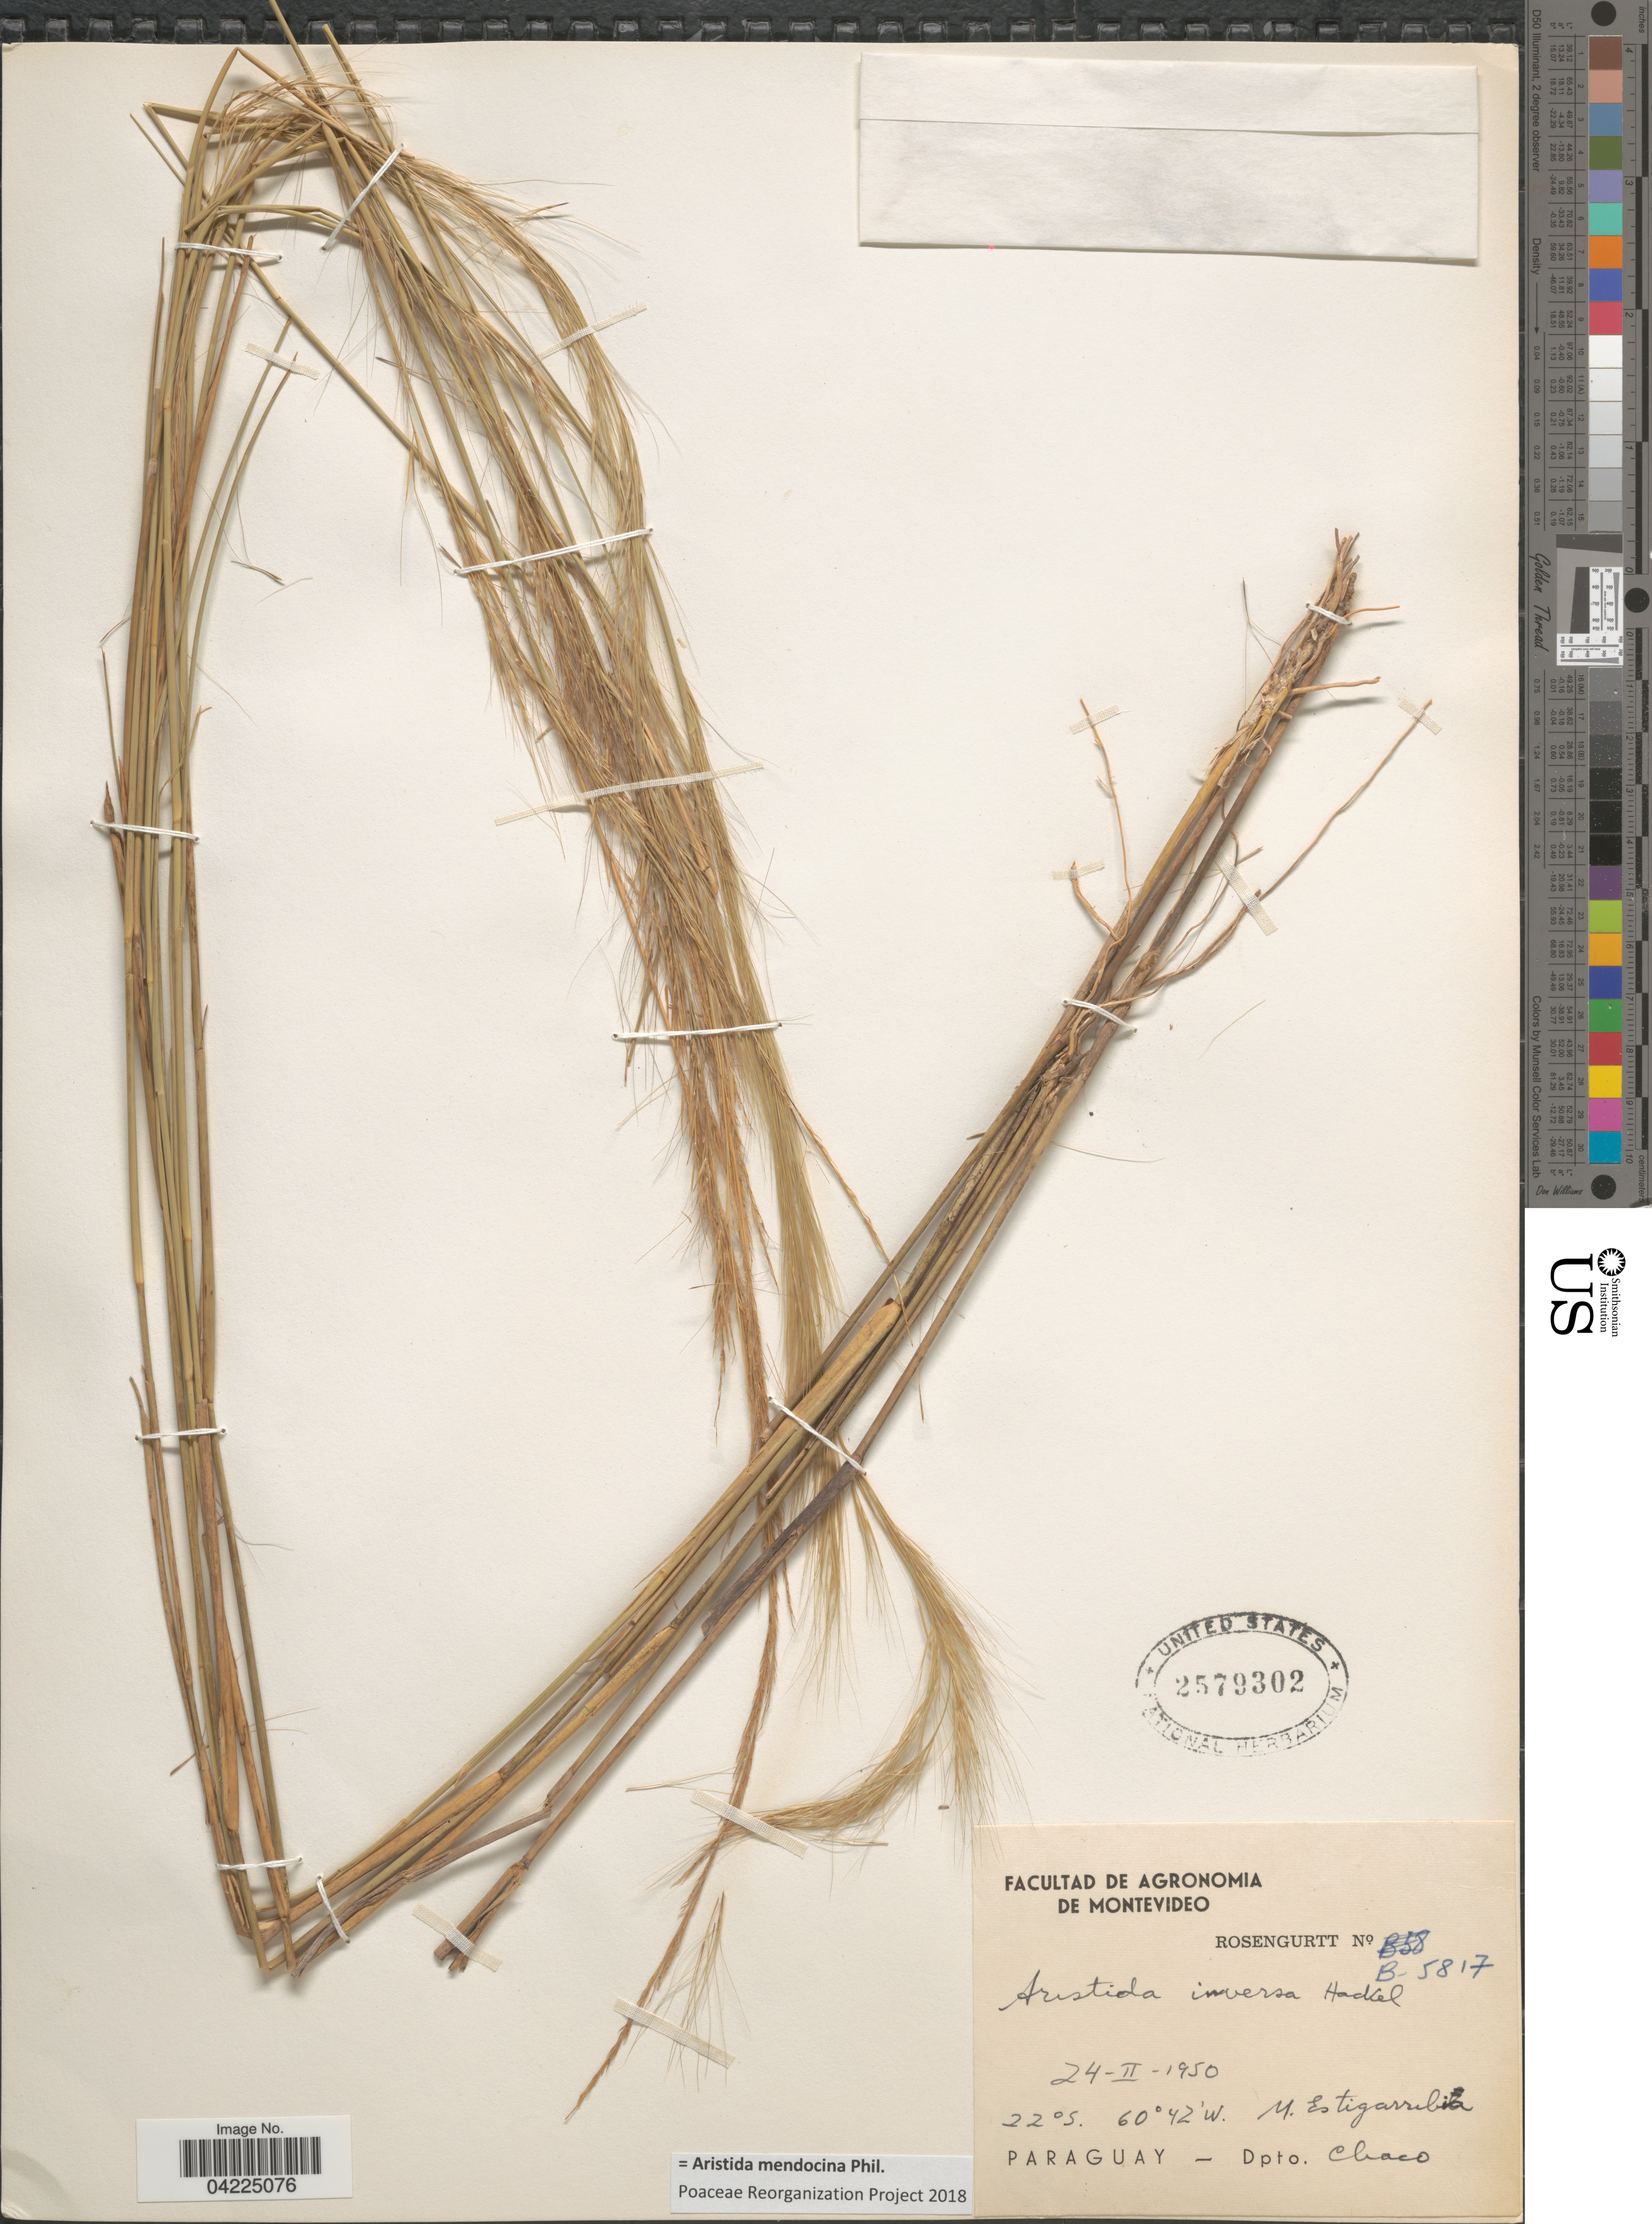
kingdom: Plantae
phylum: Tracheophyta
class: Liliopsida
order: Poales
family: Poaceae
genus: Aristida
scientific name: Aristida mendocina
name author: Phil.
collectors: Rosengurtt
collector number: B-5817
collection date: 1950-02-24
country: Argentina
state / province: Chaco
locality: Dpto. Chaco. M. Estigarribia.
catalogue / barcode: US 2579302